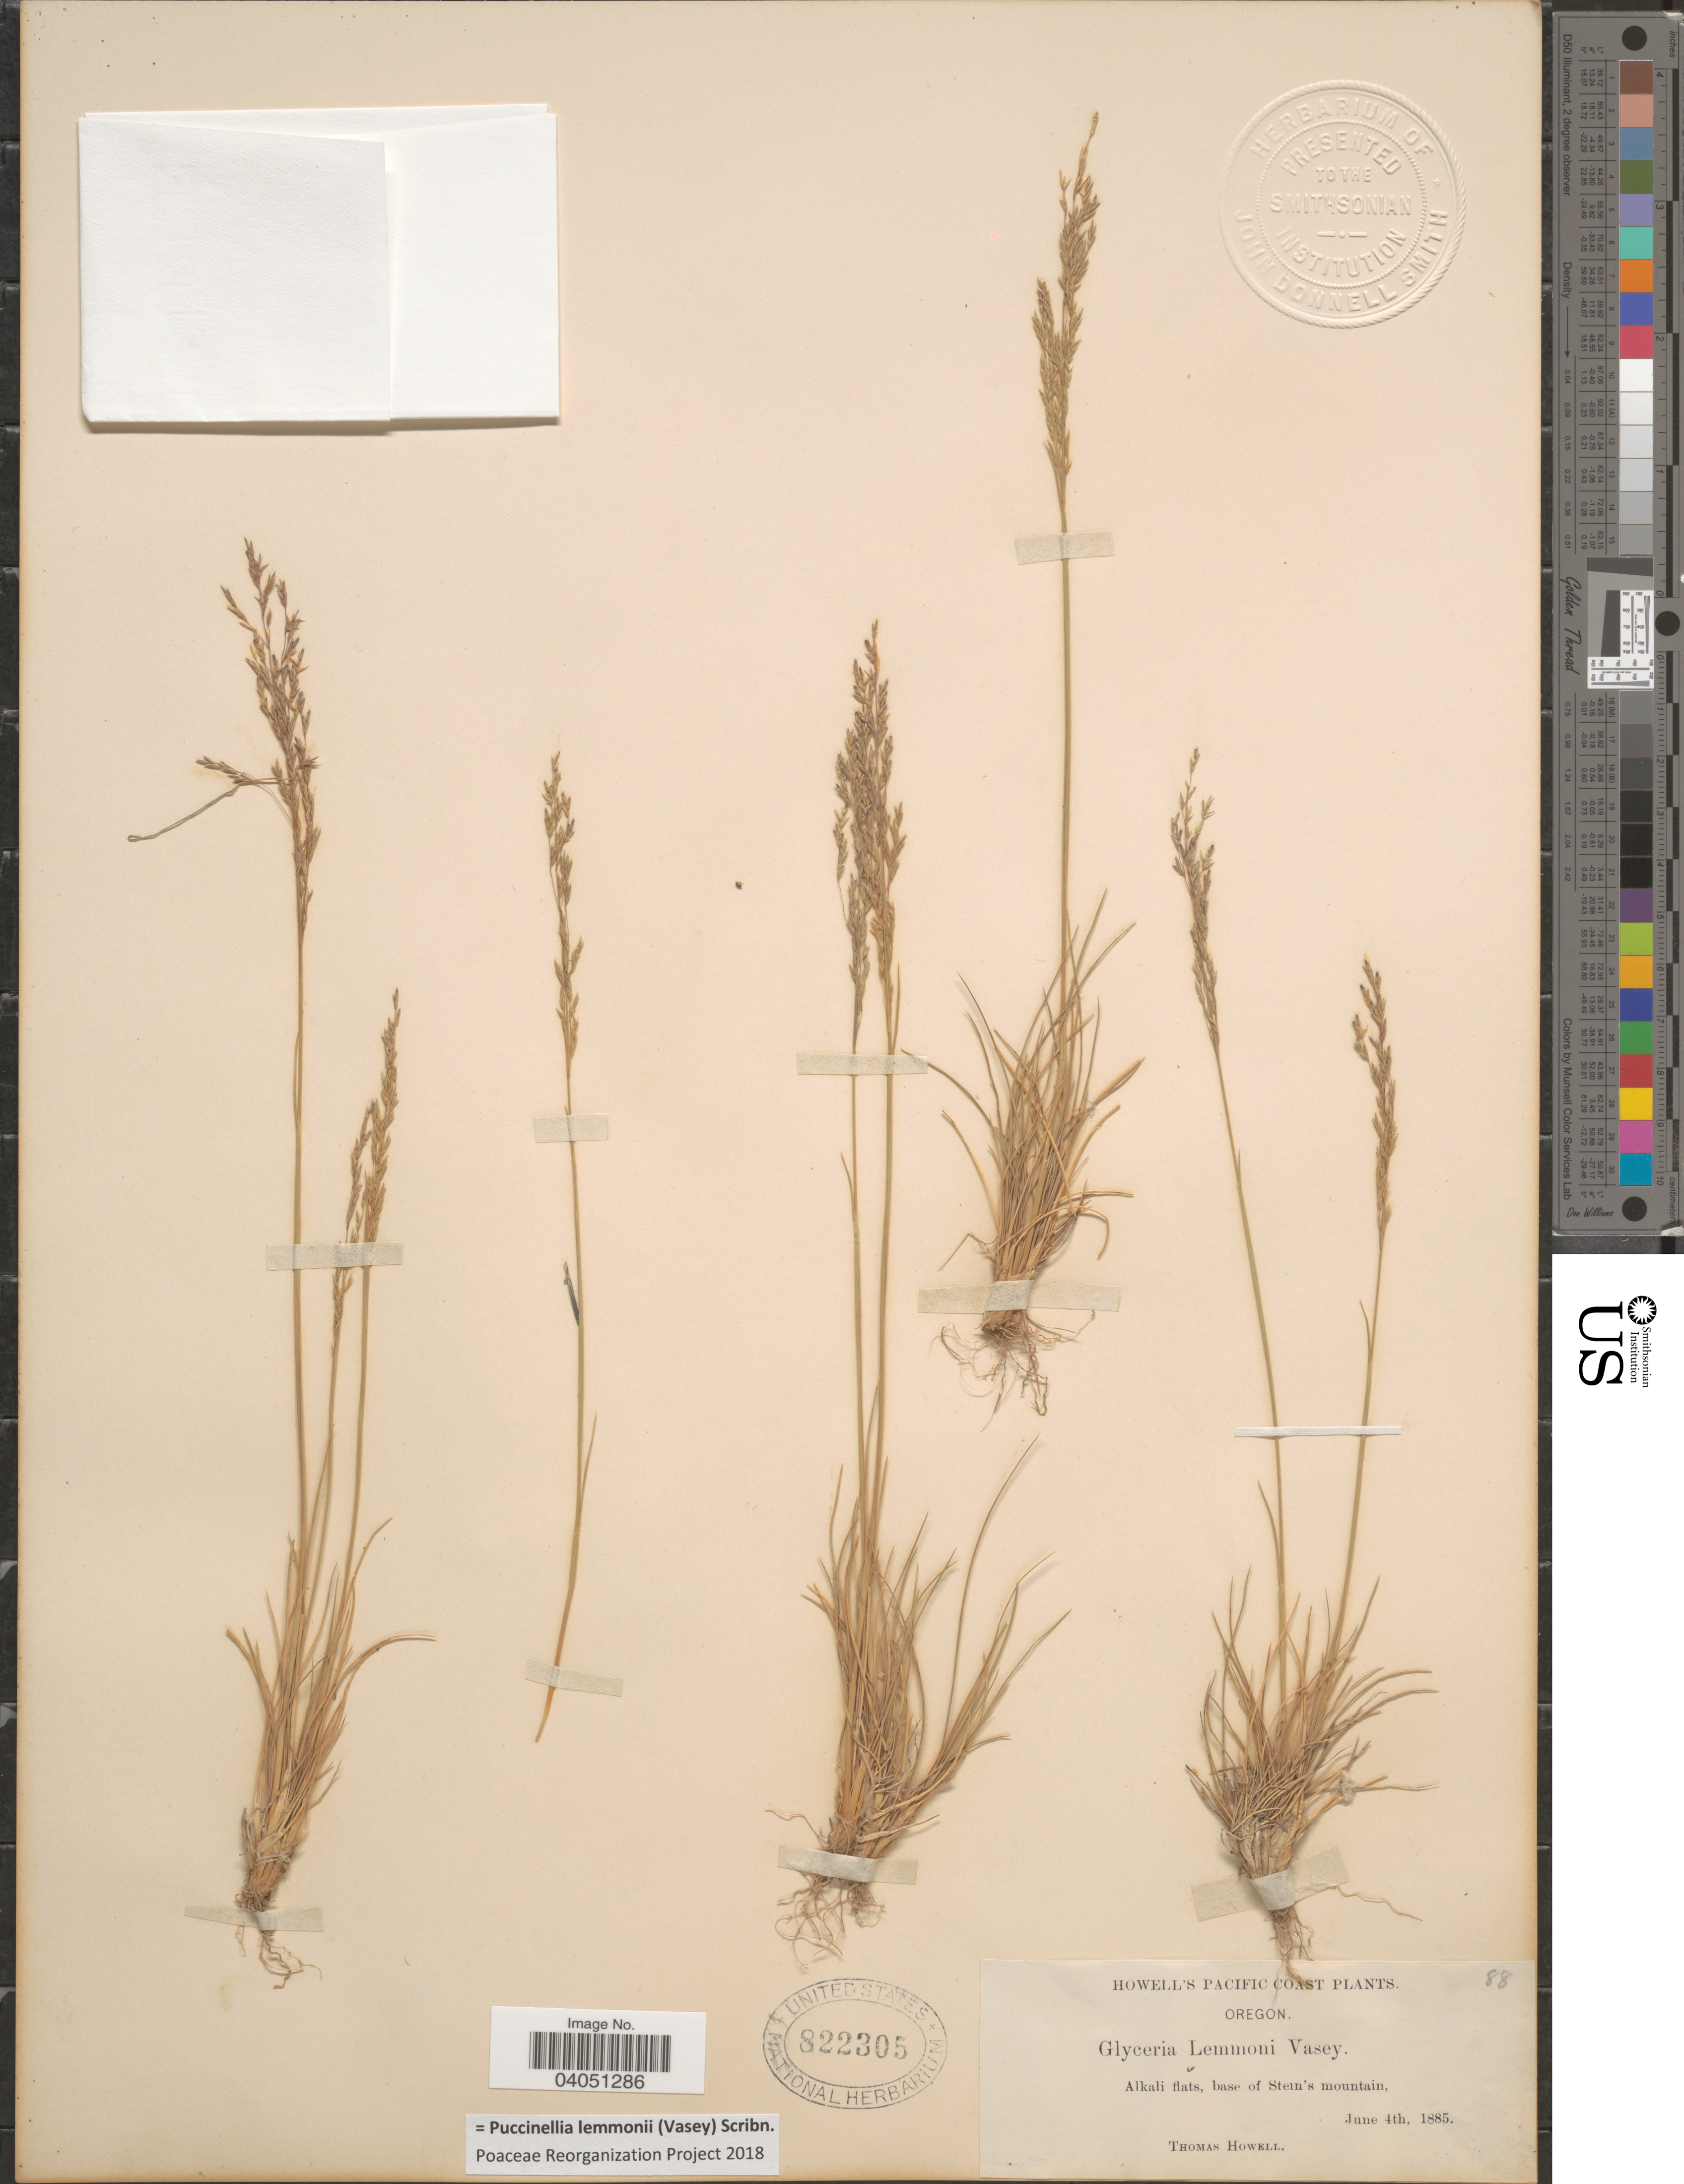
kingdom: Plantae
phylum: Tracheophyta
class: Liliopsida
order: Poales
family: Poaceae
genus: Puccinellia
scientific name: Puccinellia lemmonii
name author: (Vasey) Scribn.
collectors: T. Howell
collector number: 88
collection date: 1885-06-04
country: United States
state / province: Oregon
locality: Pacific Coast. Alkali flats, base of Stein's mountain.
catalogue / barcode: US 822305